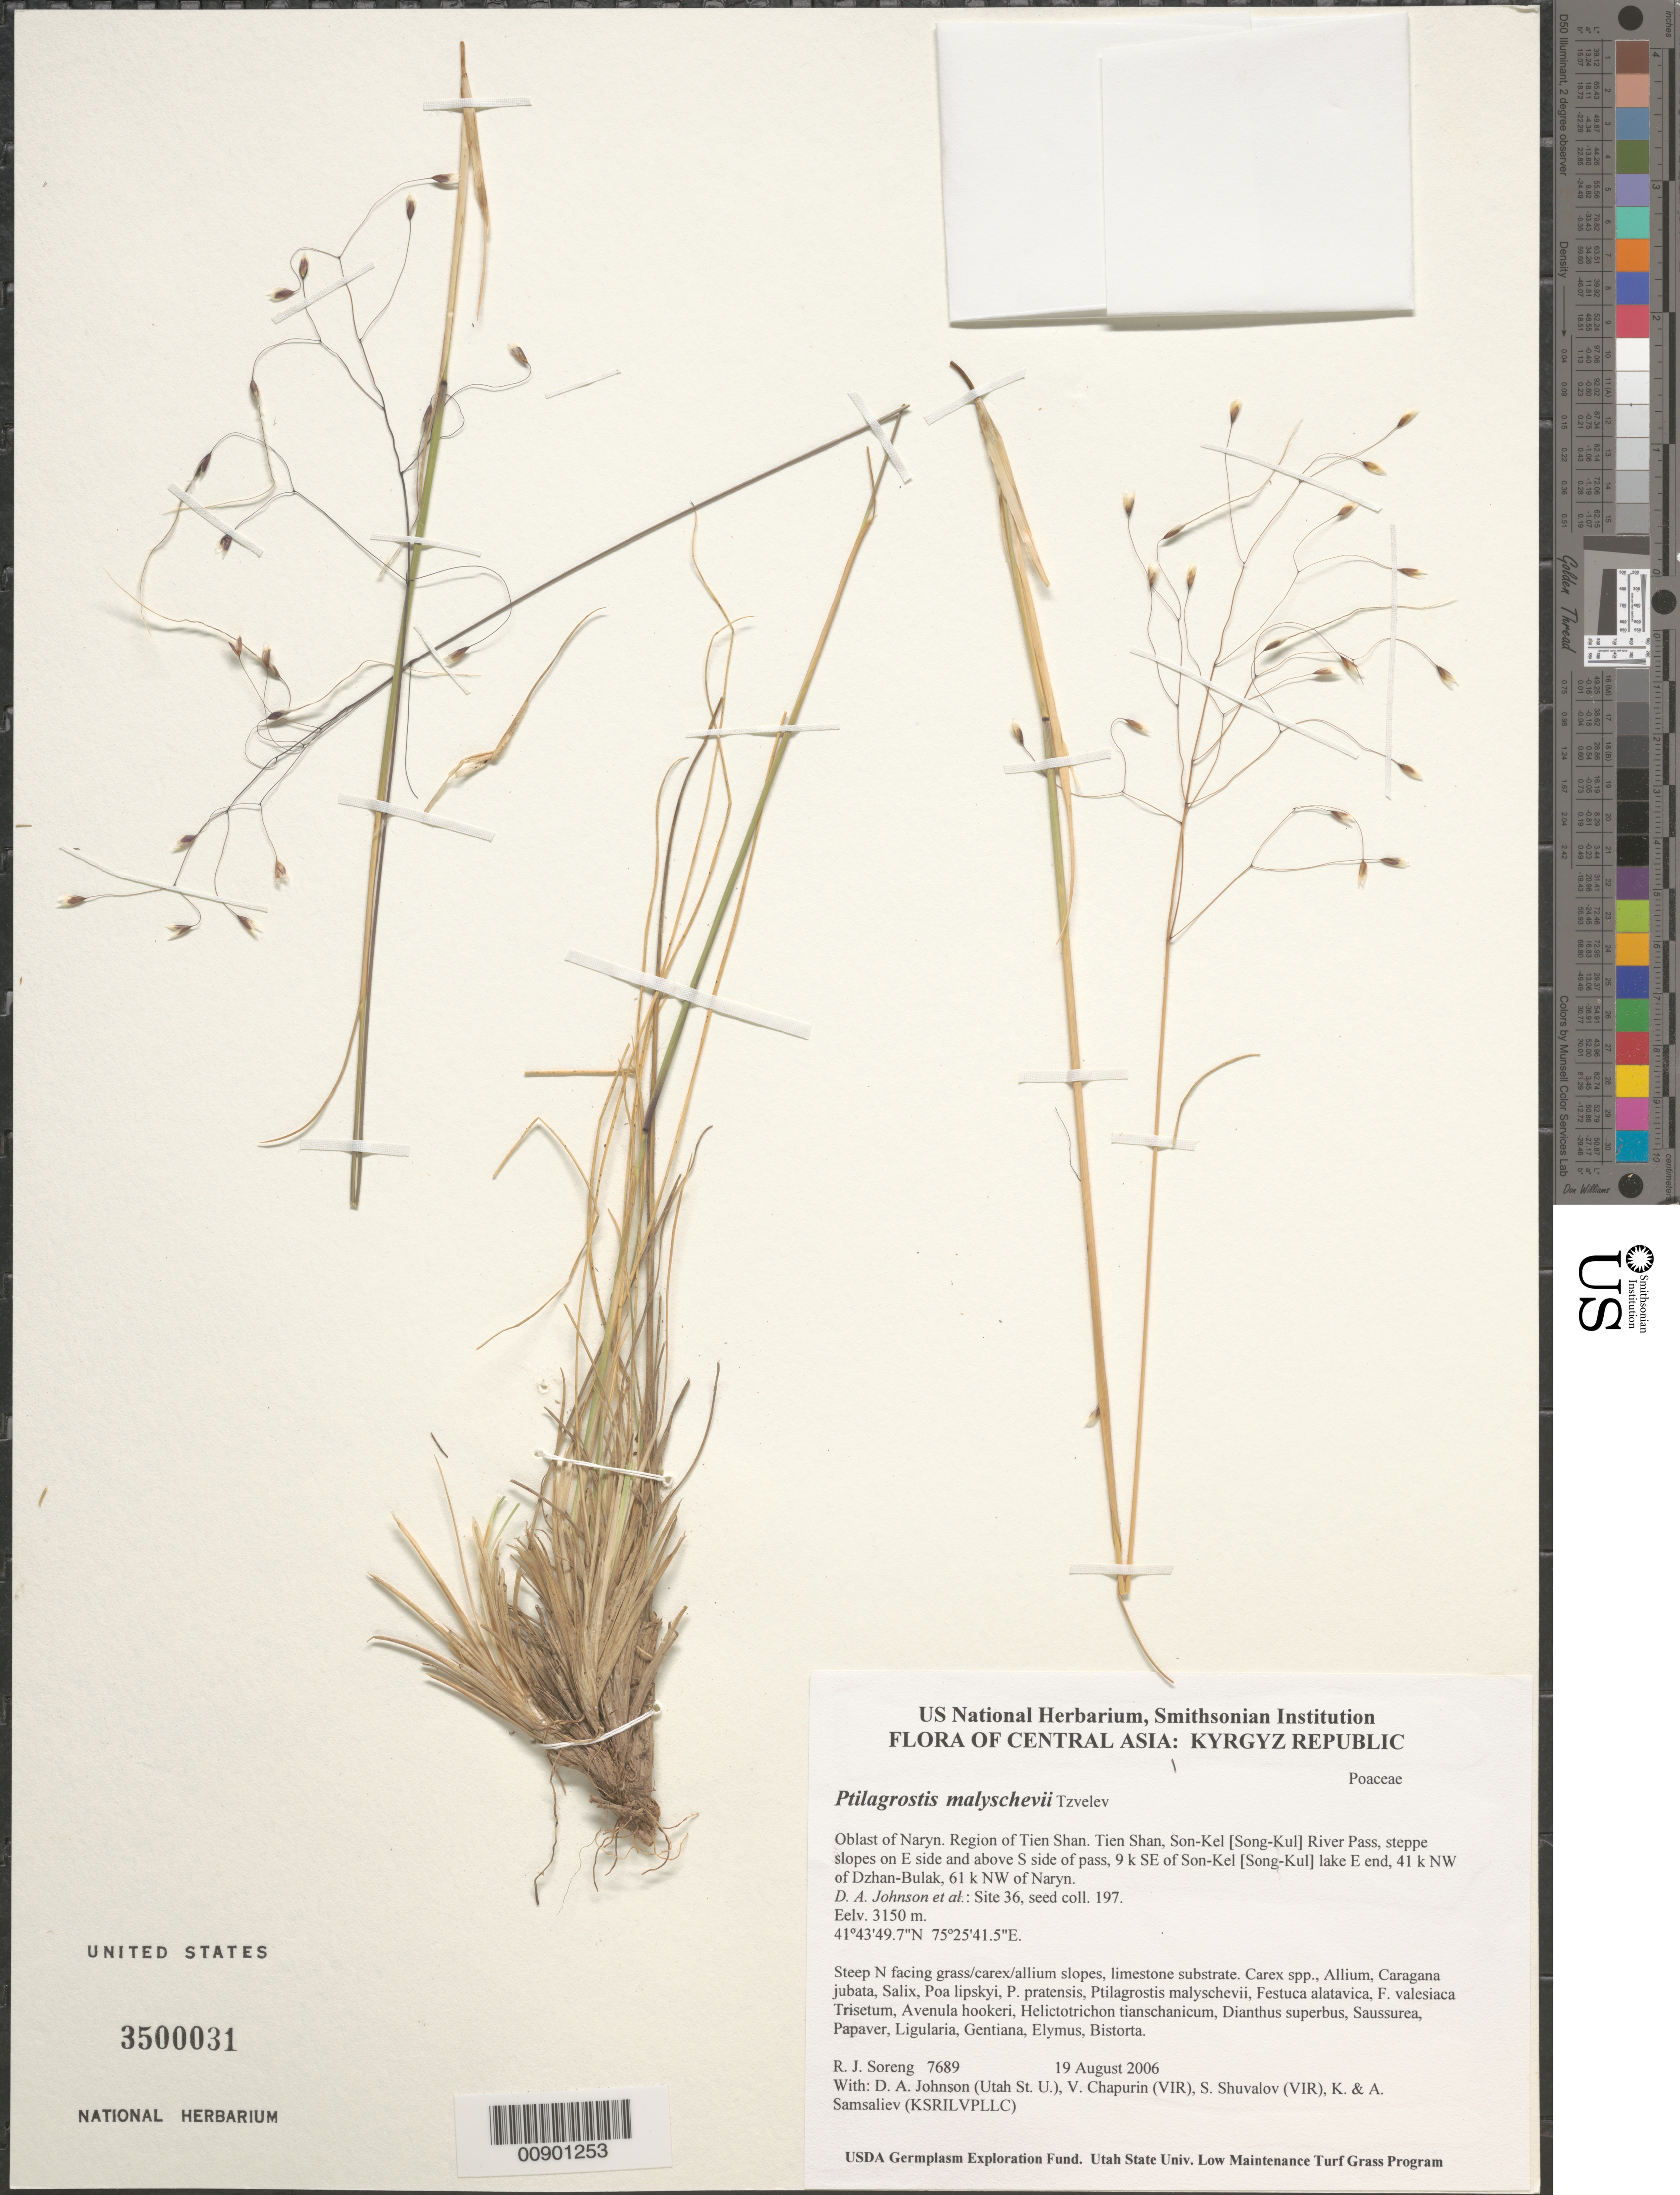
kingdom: Plantae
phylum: Tracheophyta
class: Liliopsida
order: Poales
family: Poaceae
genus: Ptilagrostis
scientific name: Ptilagrostis malyschevii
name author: Tzvelev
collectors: R. J. Soreng, D. Johnson, S. Shuvalov, V. Chapurin, K. Samsaliev & A. Samsaliev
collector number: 7689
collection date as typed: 19 Aug 2006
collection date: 2006-08-19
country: Kyrgyzstan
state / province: Naryn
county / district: Tien Shan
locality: Tien Shan, Son-Kel River Pass, steppe slopes on E side and above S side of pass, 9 km SE of Son-Kel lake E end, 41 km NW of Dzhan-Bulak, 61 km NW of Naryn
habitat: Steep N facing grass/carex/allium slopes, limestone substrate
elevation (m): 3150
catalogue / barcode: US 3500031